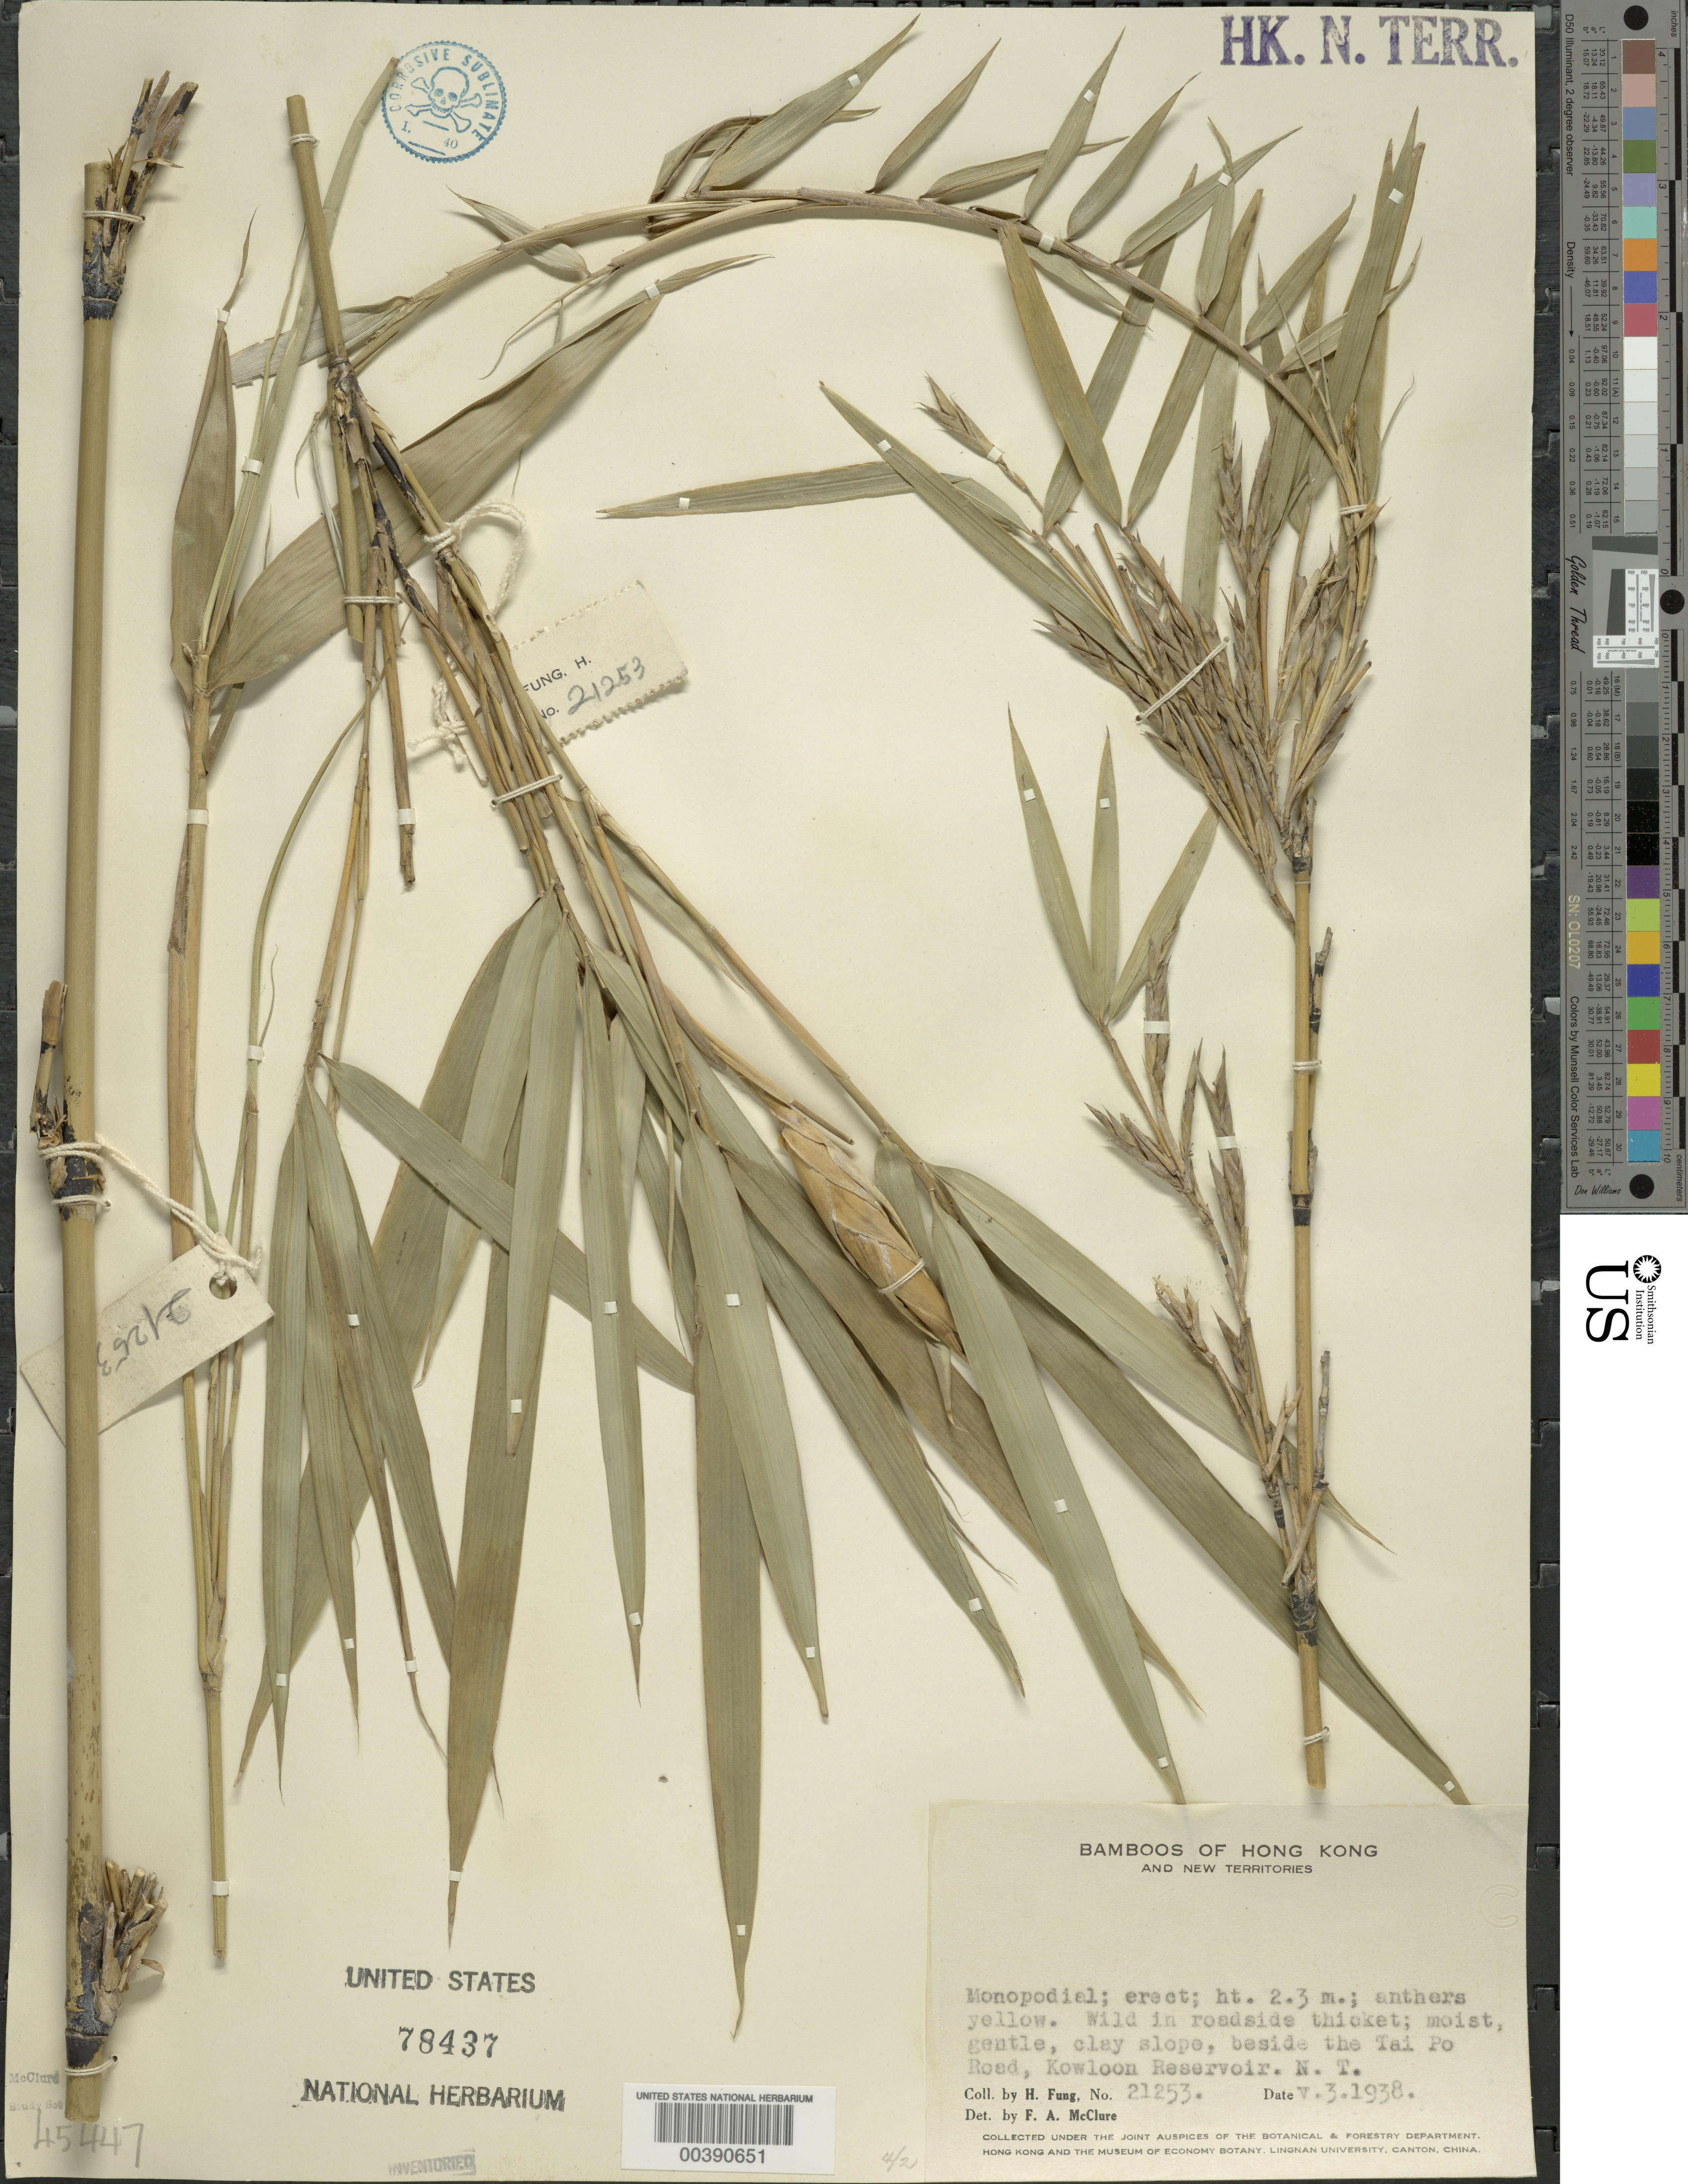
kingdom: Plantae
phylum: Tracheophyta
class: Liliopsida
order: Poales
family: Poaceae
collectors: H. L. Fung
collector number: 21253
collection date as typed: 03 May 1938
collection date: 1938-05-03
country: China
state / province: Hong Kong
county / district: New Territories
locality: Kowloon reservoir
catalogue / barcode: US 78437